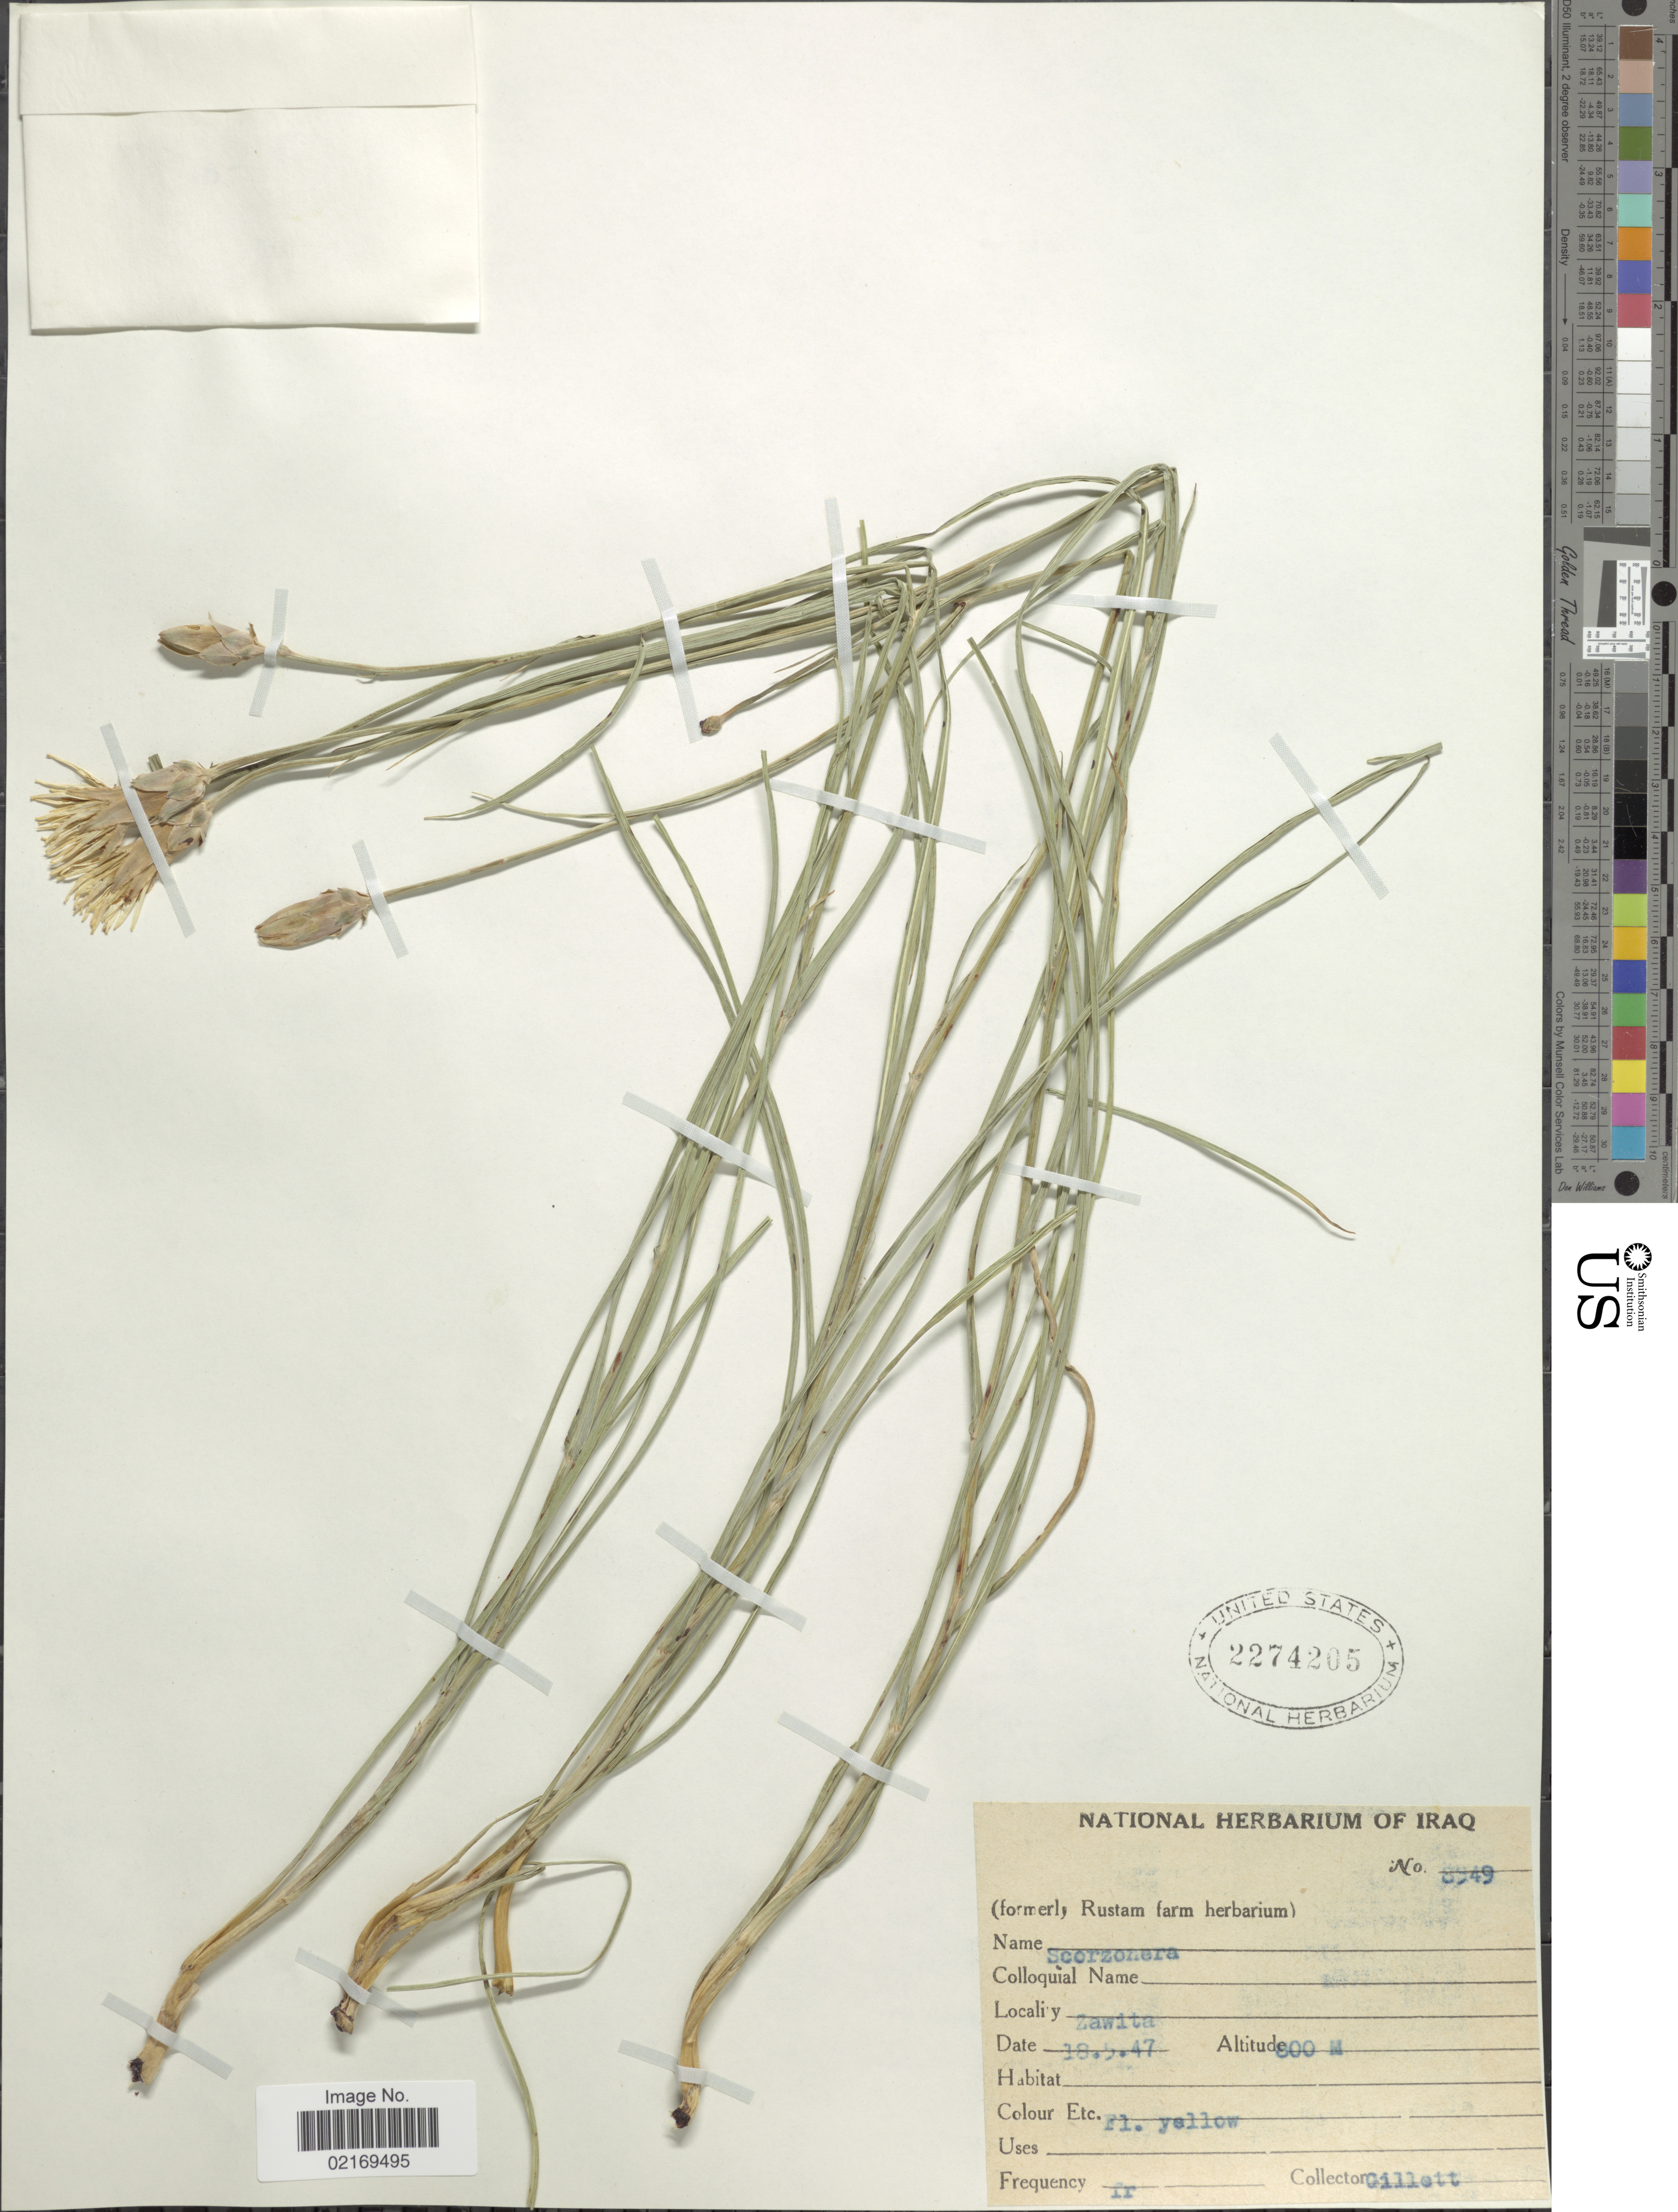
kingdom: Plantae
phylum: Tracheophyta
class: Magnoliopsida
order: Asterales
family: Asteraceae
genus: Scorzonera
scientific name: Scorzonera sp.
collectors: Gillett, --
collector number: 8349*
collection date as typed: Transcribed d/m/y: 18/5/47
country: Iraq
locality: Zawita.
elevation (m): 800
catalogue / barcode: US 2274205